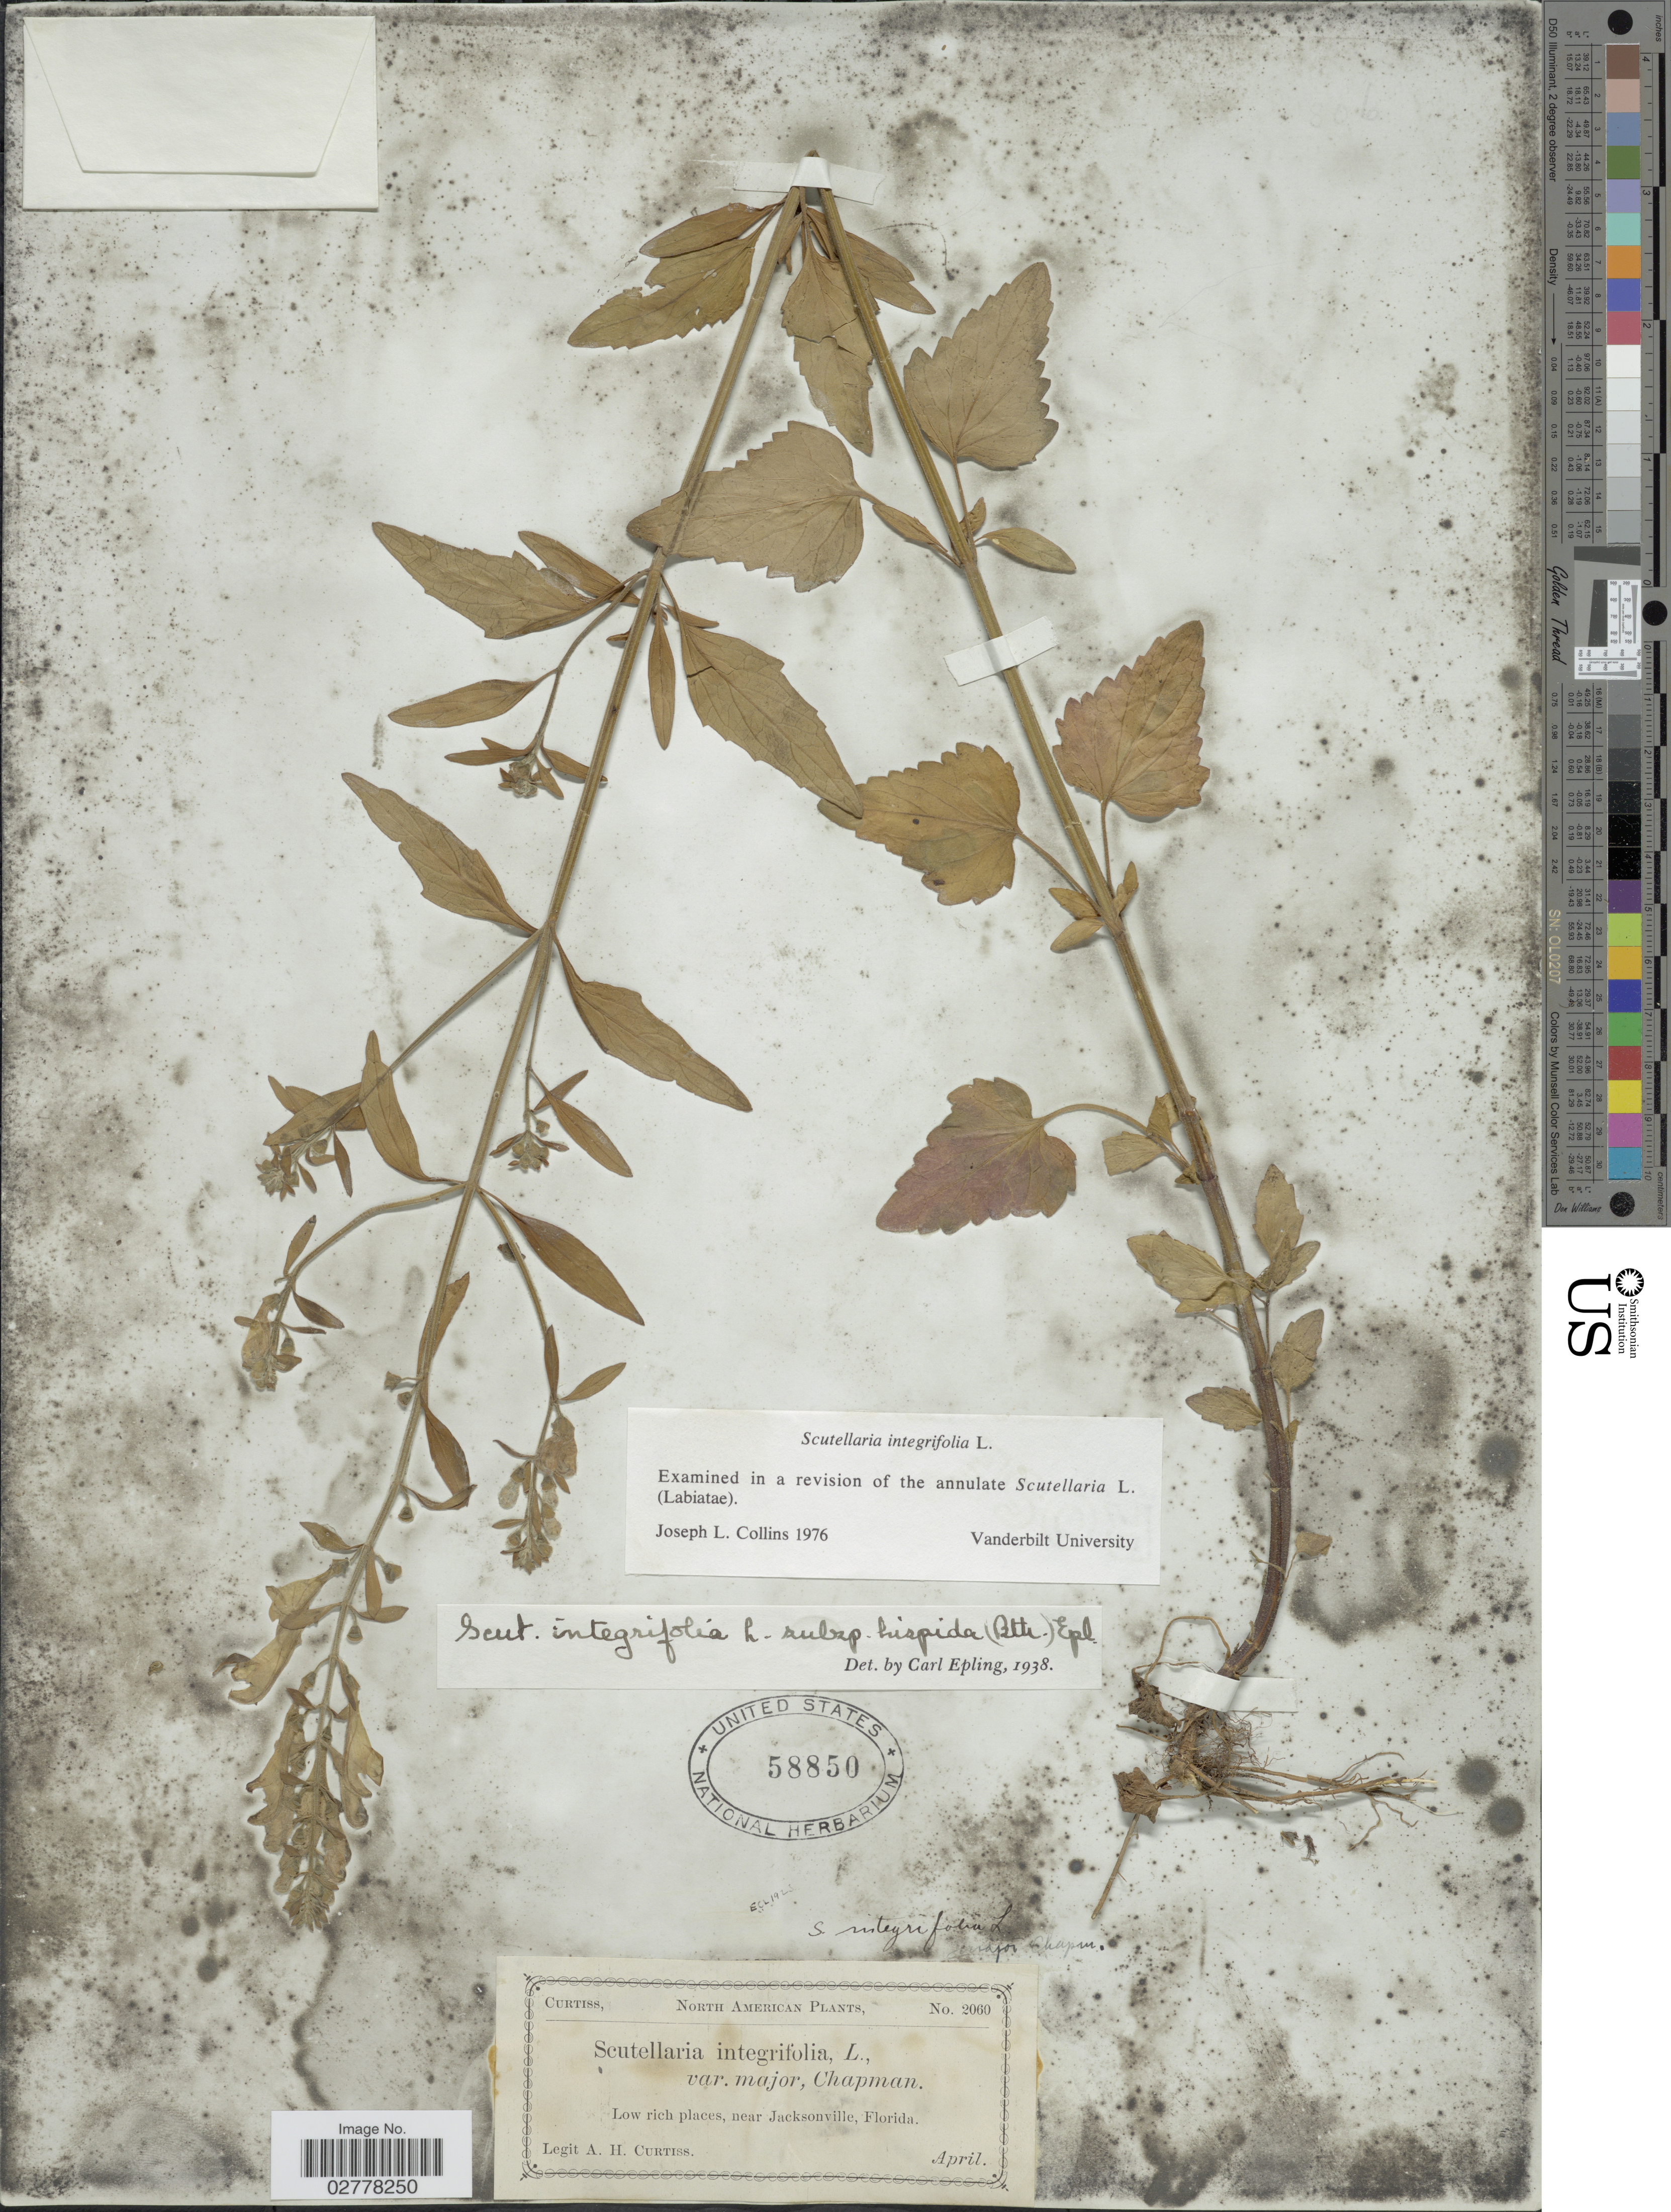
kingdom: Plantae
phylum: Tracheophyta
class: Magnoliopsida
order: Lamiales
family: Lamiaceae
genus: Scutellaria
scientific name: Scutellaria integrifolia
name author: L.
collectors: A. H. Curtiss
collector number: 2060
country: United States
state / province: Florida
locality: North American. Low rich places, near Jacksonville.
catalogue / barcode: US 58850